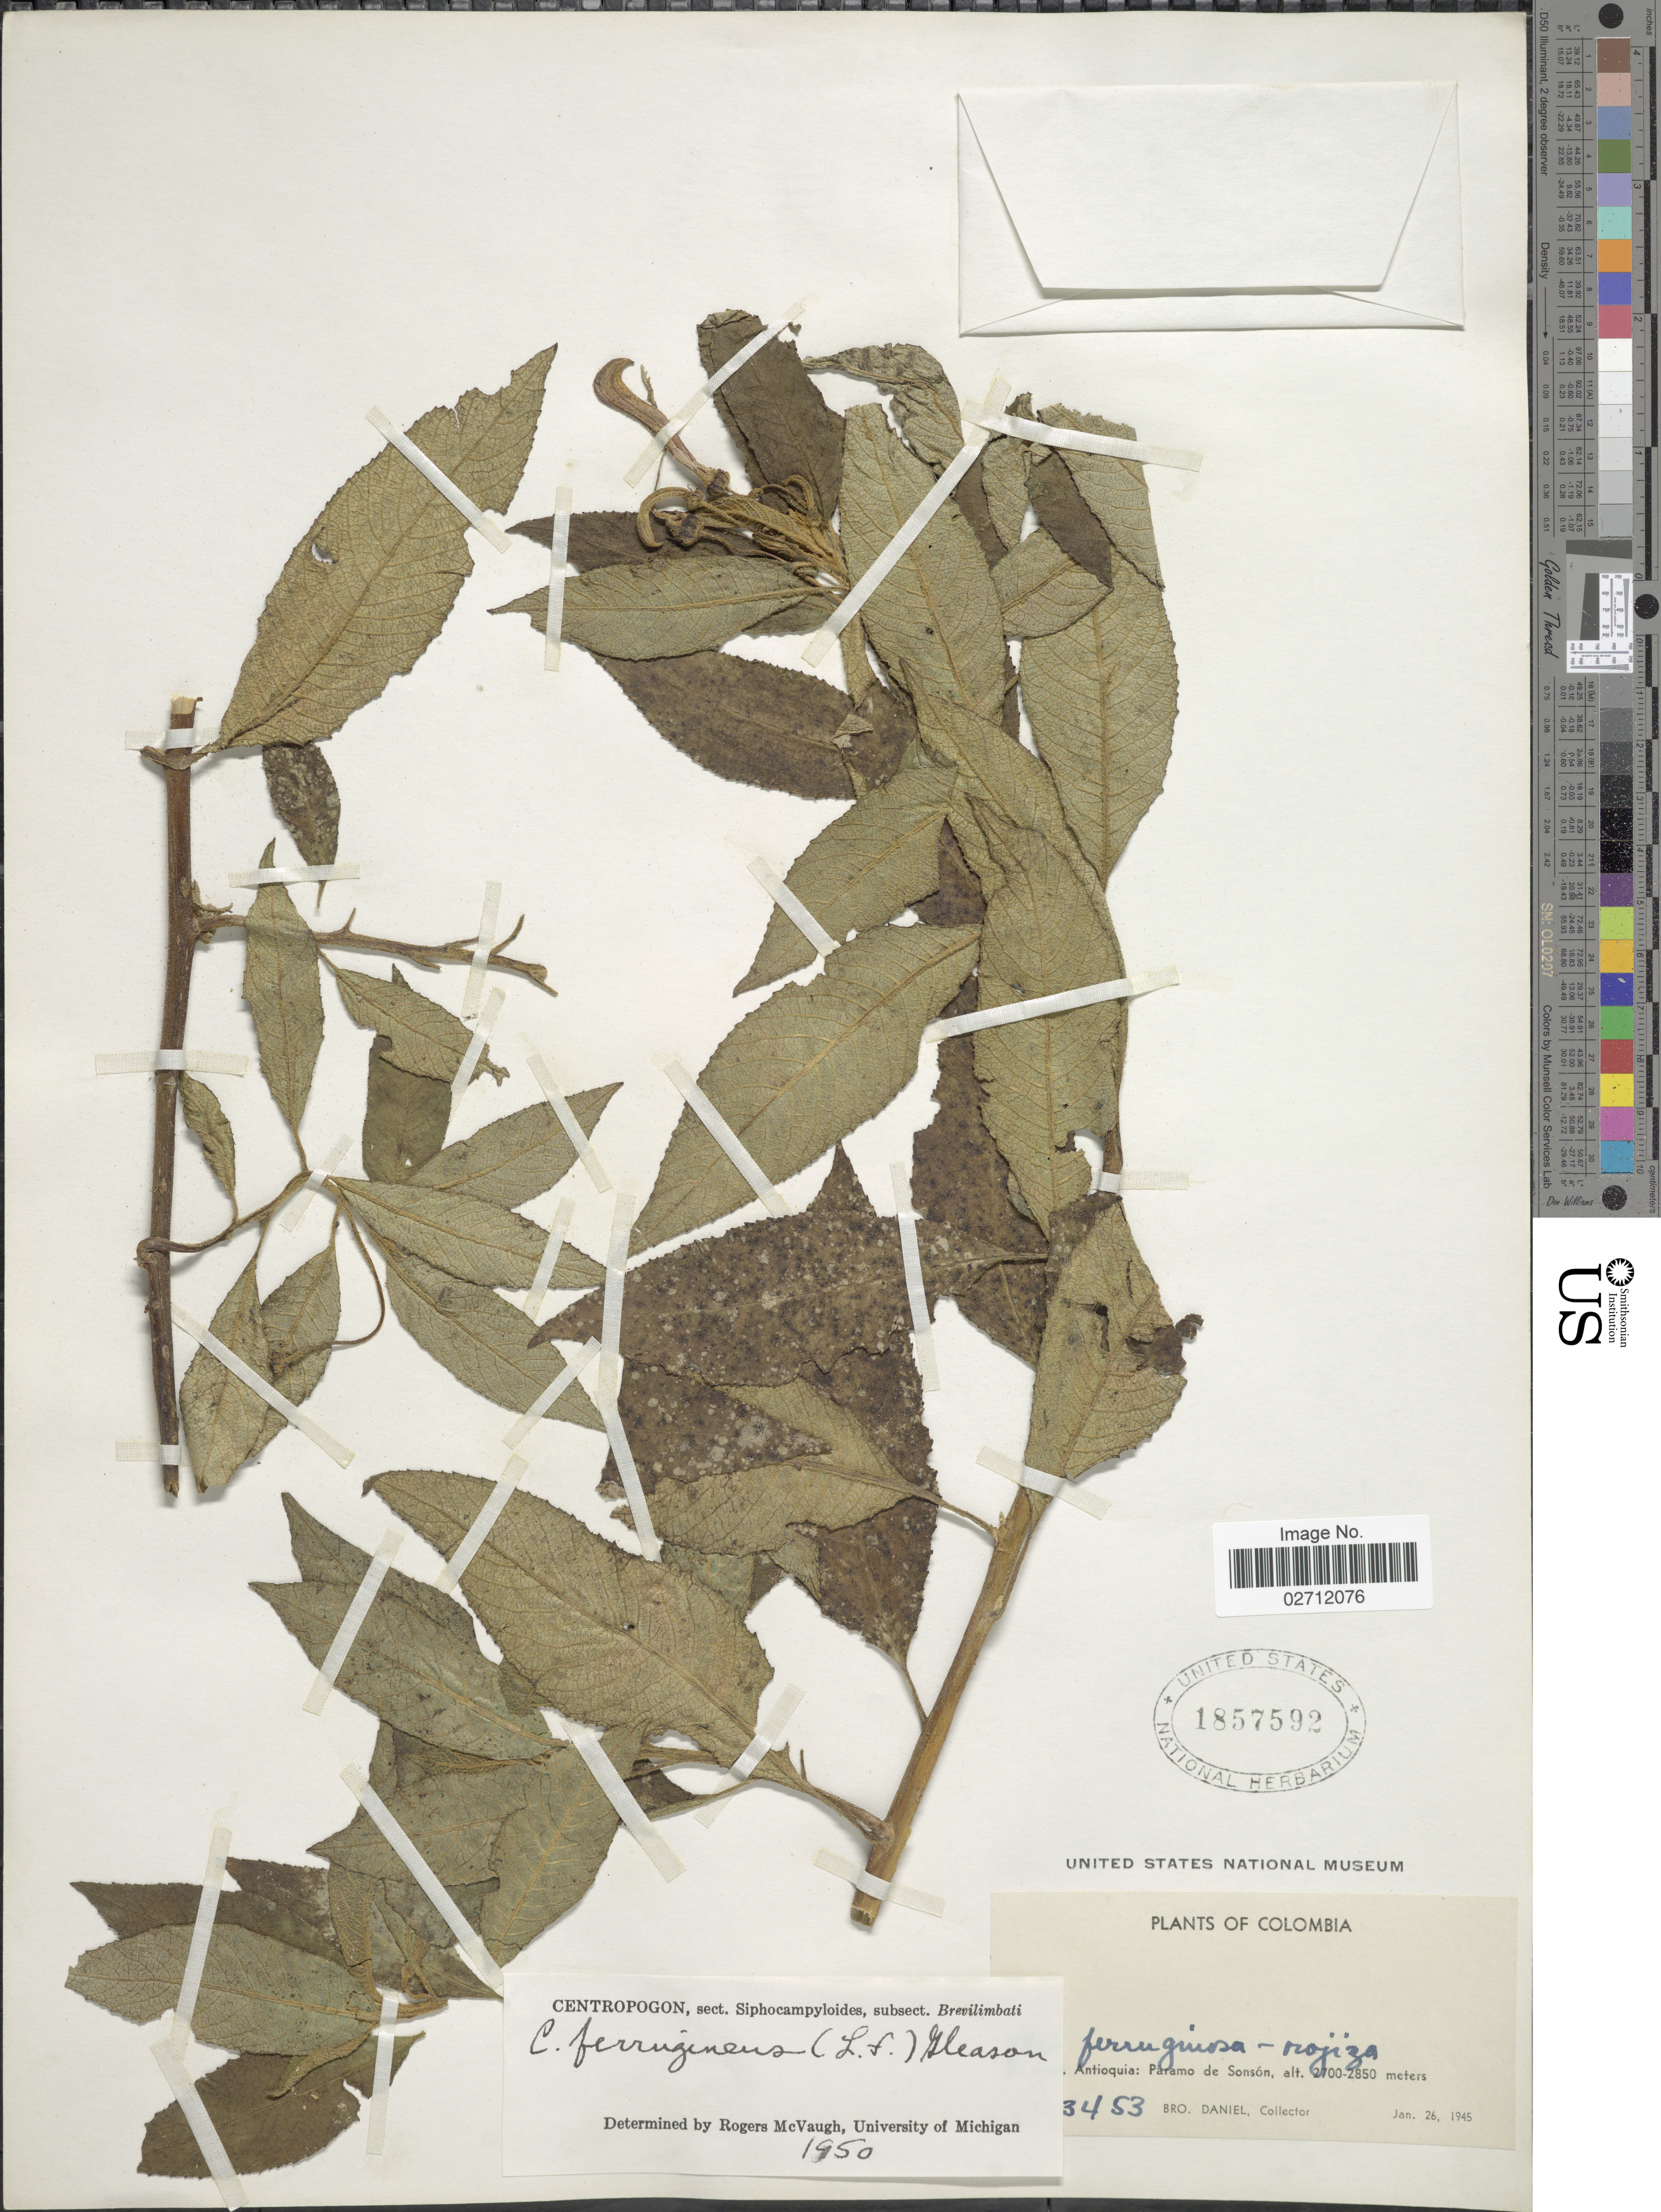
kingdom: Plantae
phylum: Tracheophyta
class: Magnoliopsida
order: Asterales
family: Campanulaceae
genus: Centropogon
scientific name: Centropogon ferrugineus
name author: (L. f.) Gleason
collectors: Bro. Daniel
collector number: !3453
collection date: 1945-01-26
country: Colombia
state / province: Antioquia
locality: Paramo de Sonson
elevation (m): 2700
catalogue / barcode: US 1857592